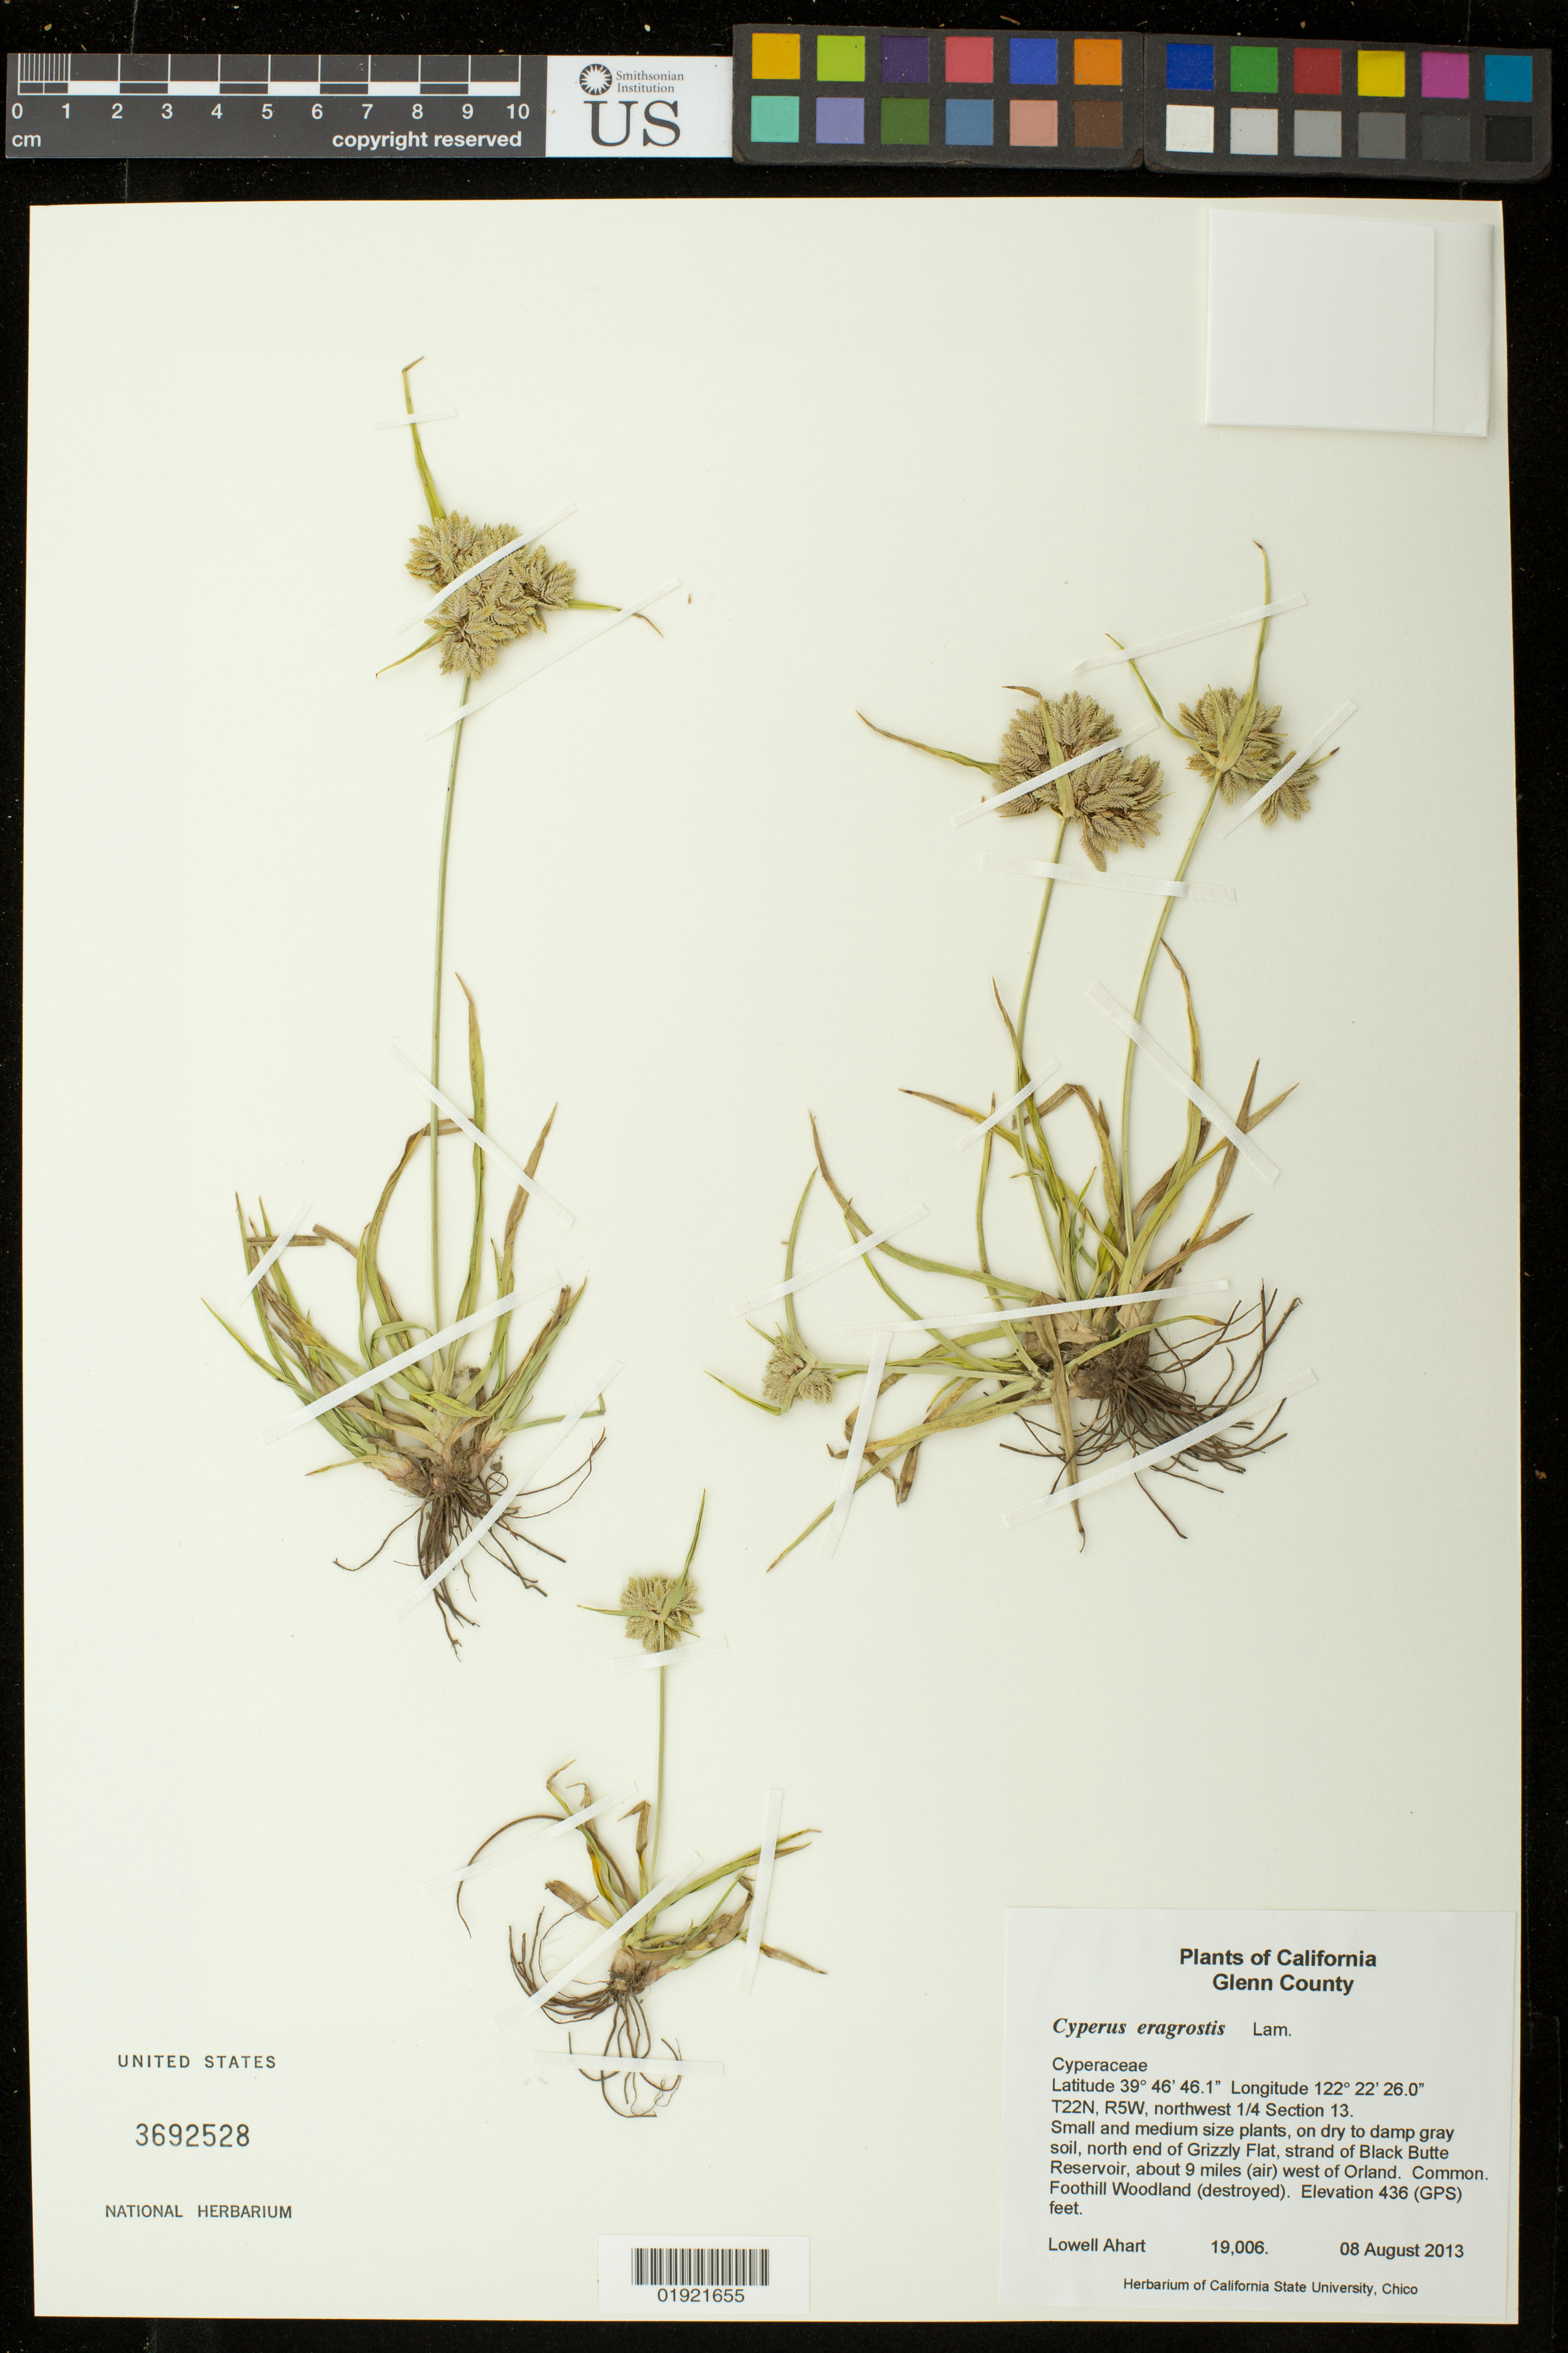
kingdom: Plantae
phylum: Tracheophyta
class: Liliopsida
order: Poales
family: Cyperaceae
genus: Cyperus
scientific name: Cyperus eragrostis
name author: Lam.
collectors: L. Ahart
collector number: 19006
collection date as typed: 08 August 2013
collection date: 2013-08-08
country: United States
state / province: California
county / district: Glenn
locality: T22N, R5W, northwest 1/4 Section 13. north end of Grizzly Flat, strand of Black Butte Reservoir, about 9 miles (air) west of Orland. Foothill Woodland (destroyed).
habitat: on dry to damp gray soil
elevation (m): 133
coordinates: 39 46 46.1, 122 22 26.0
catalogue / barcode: US 3692528